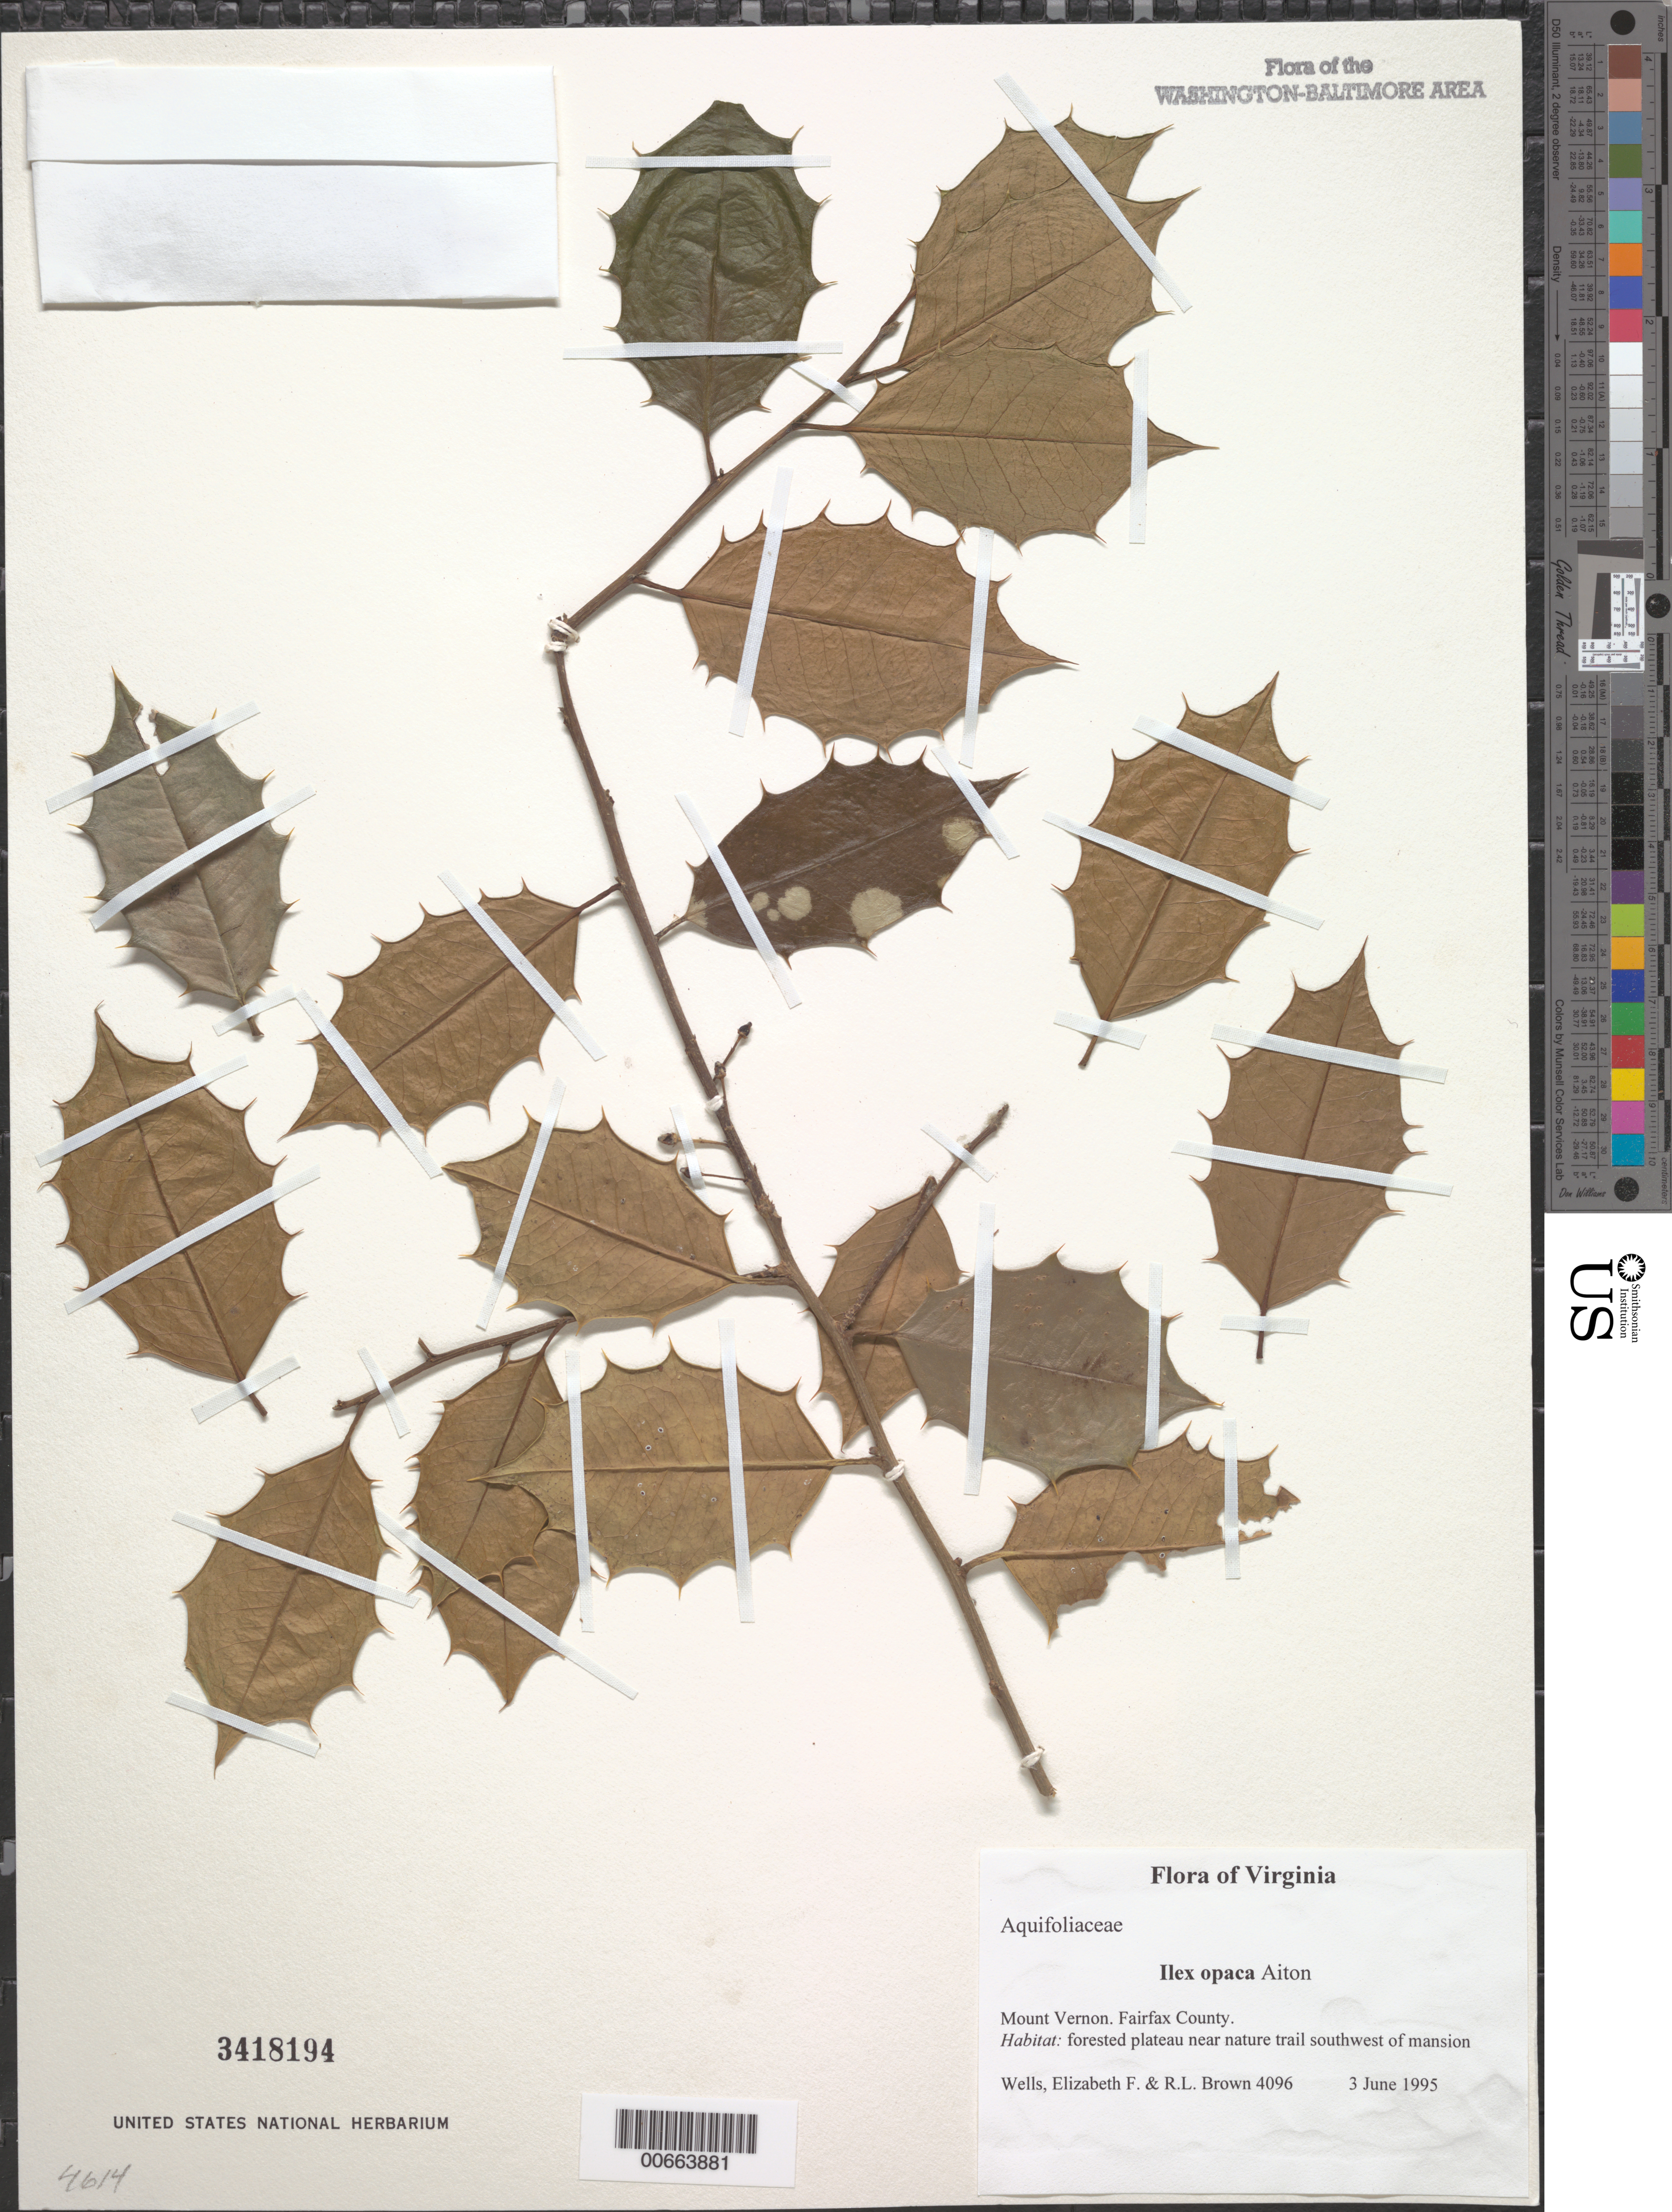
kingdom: Plantae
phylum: Tracheophyta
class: Magnoliopsida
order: Aquifoliales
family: Aquifoliaceae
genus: Ilex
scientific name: Ilex opaca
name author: Aiton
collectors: E. F. Wells & R. L. Brown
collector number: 4096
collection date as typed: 03 Jun 1995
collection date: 1995-06-03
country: United States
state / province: Virginia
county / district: Fairfax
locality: Mount Vernon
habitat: forested plateau near nature trail southwest of mansion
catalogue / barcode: US 3418194